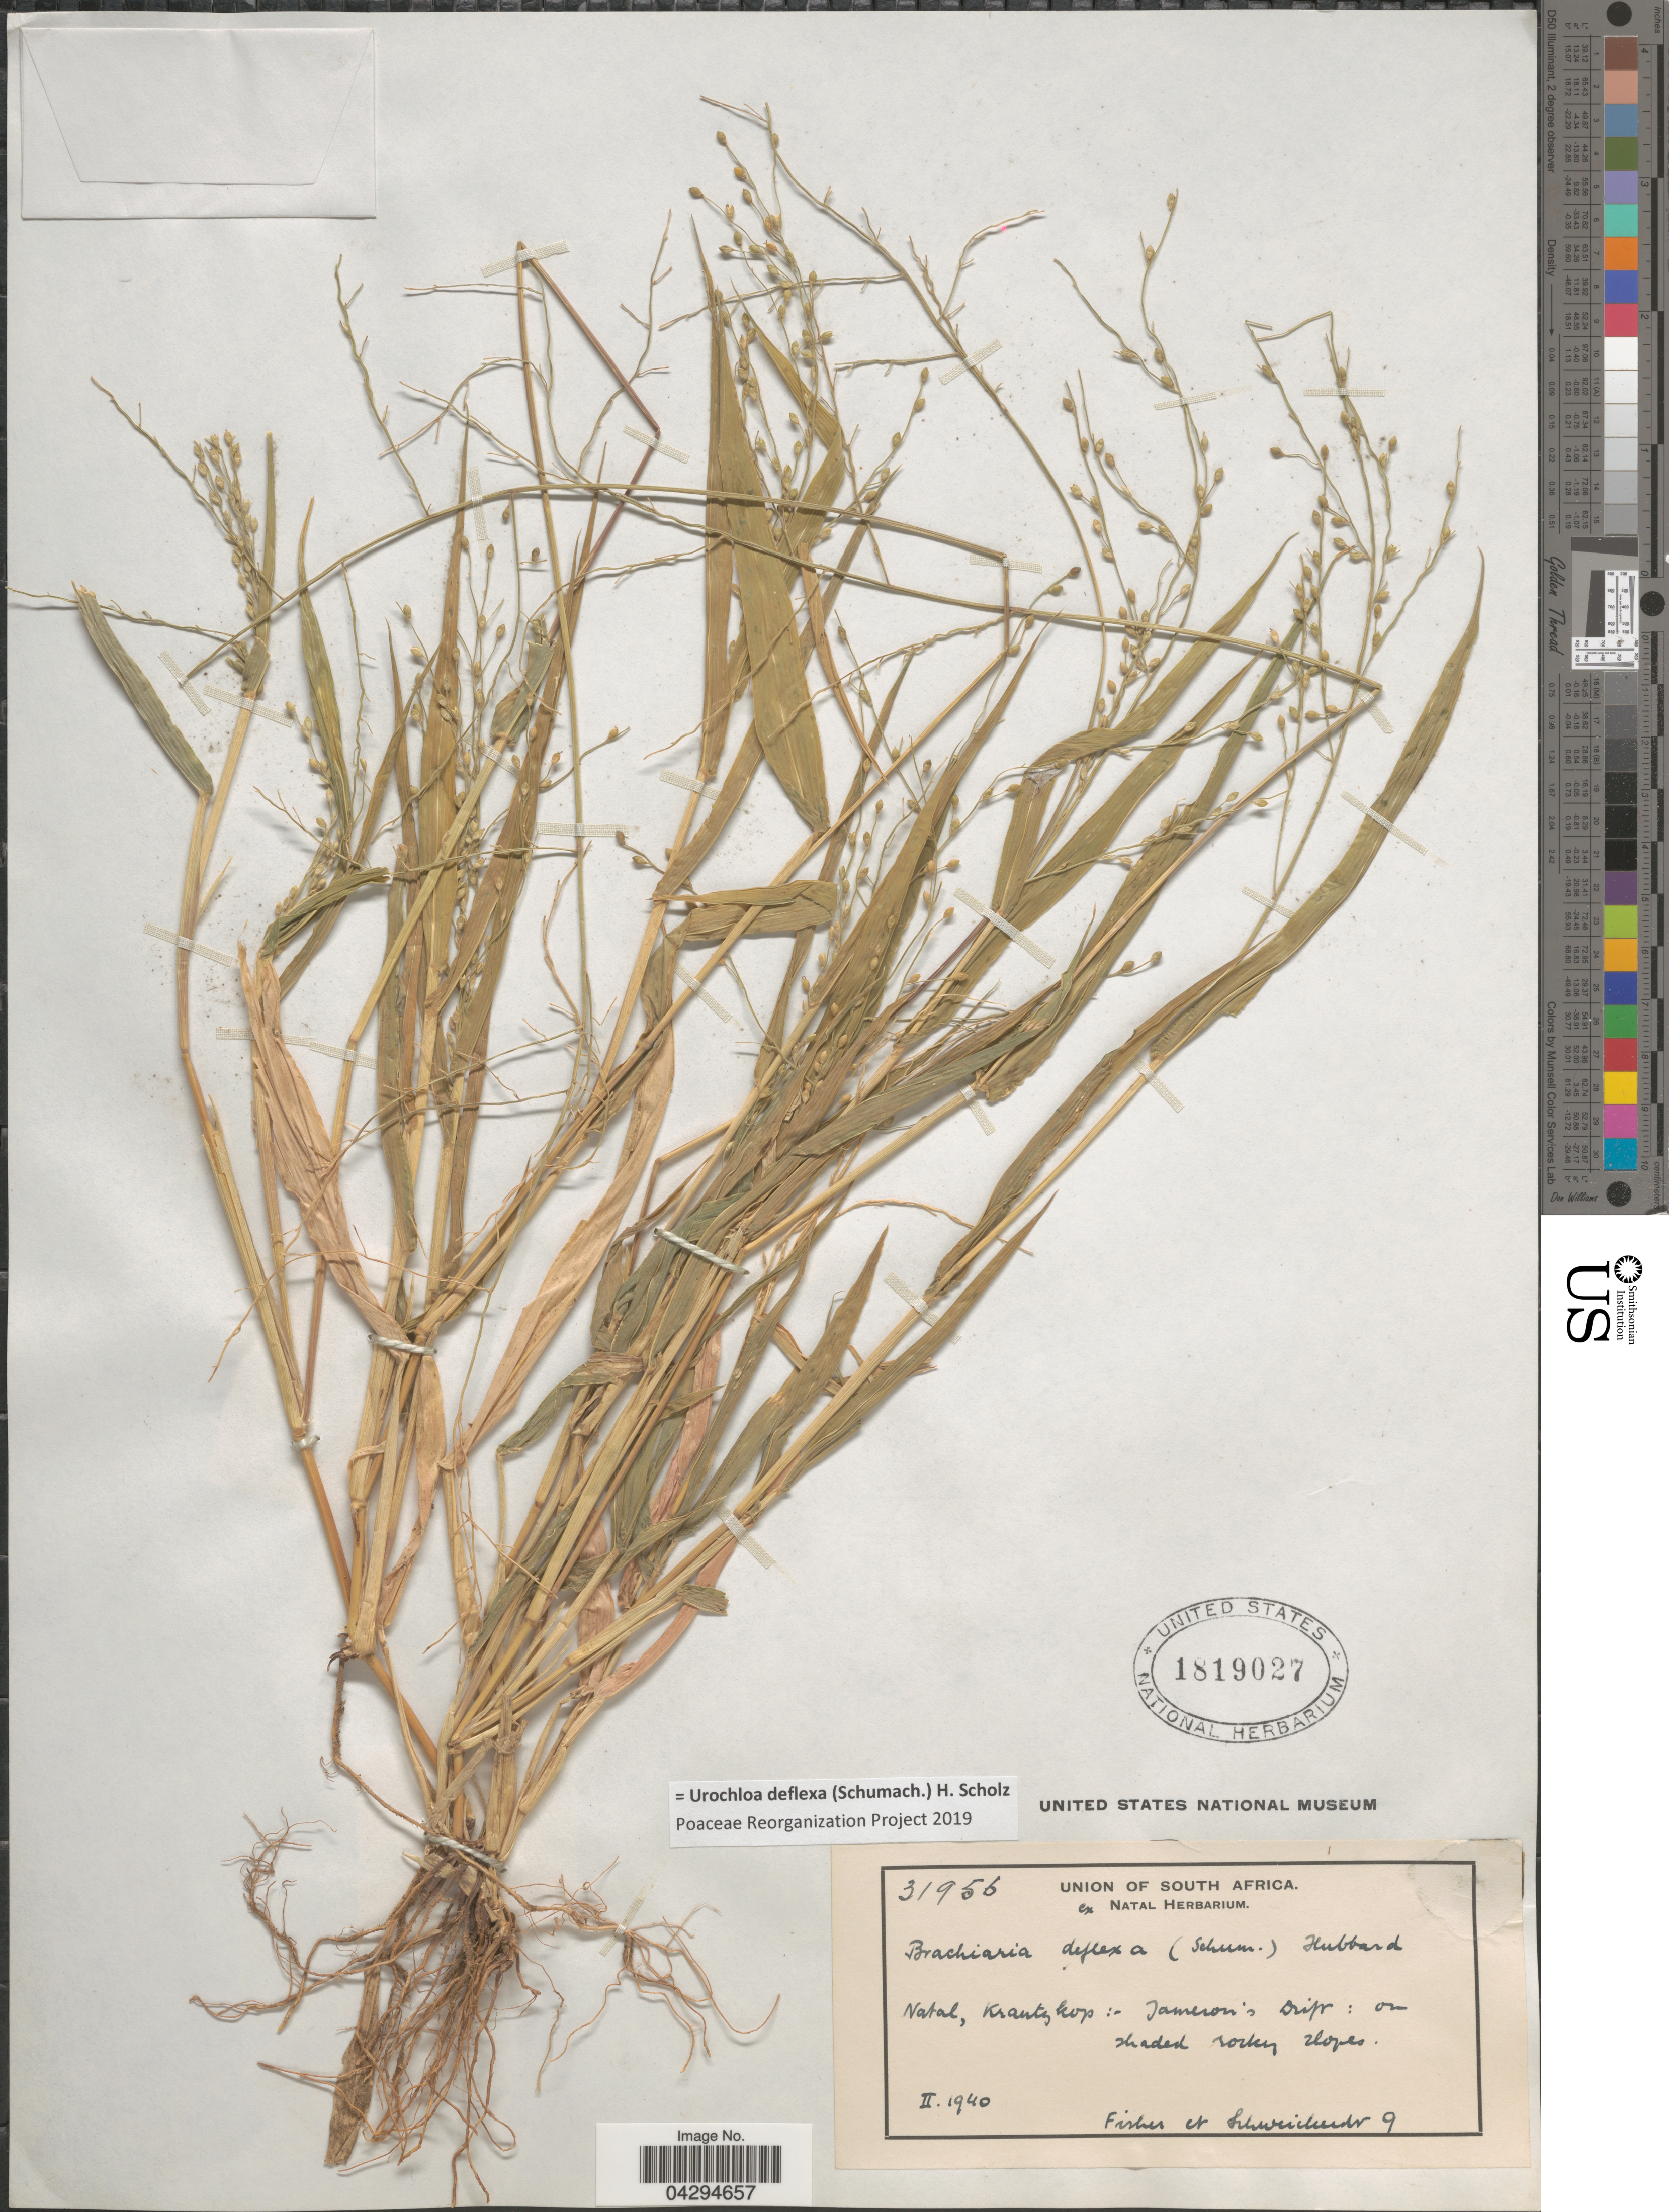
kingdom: Plantae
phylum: Tracheophyta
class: Liliopsida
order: Poales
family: Poaceae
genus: Urochloa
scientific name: Urochloa deflexa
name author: (Schumach.) H. Scholz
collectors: -- Fischer & -. Schweickerdt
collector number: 9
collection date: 1940-02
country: South Africa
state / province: KwaZulu-Natal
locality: Union of South Africa. Natal, Krantskop: - Jameson's Distr: on shaded rocky slope.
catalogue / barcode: US 1819027